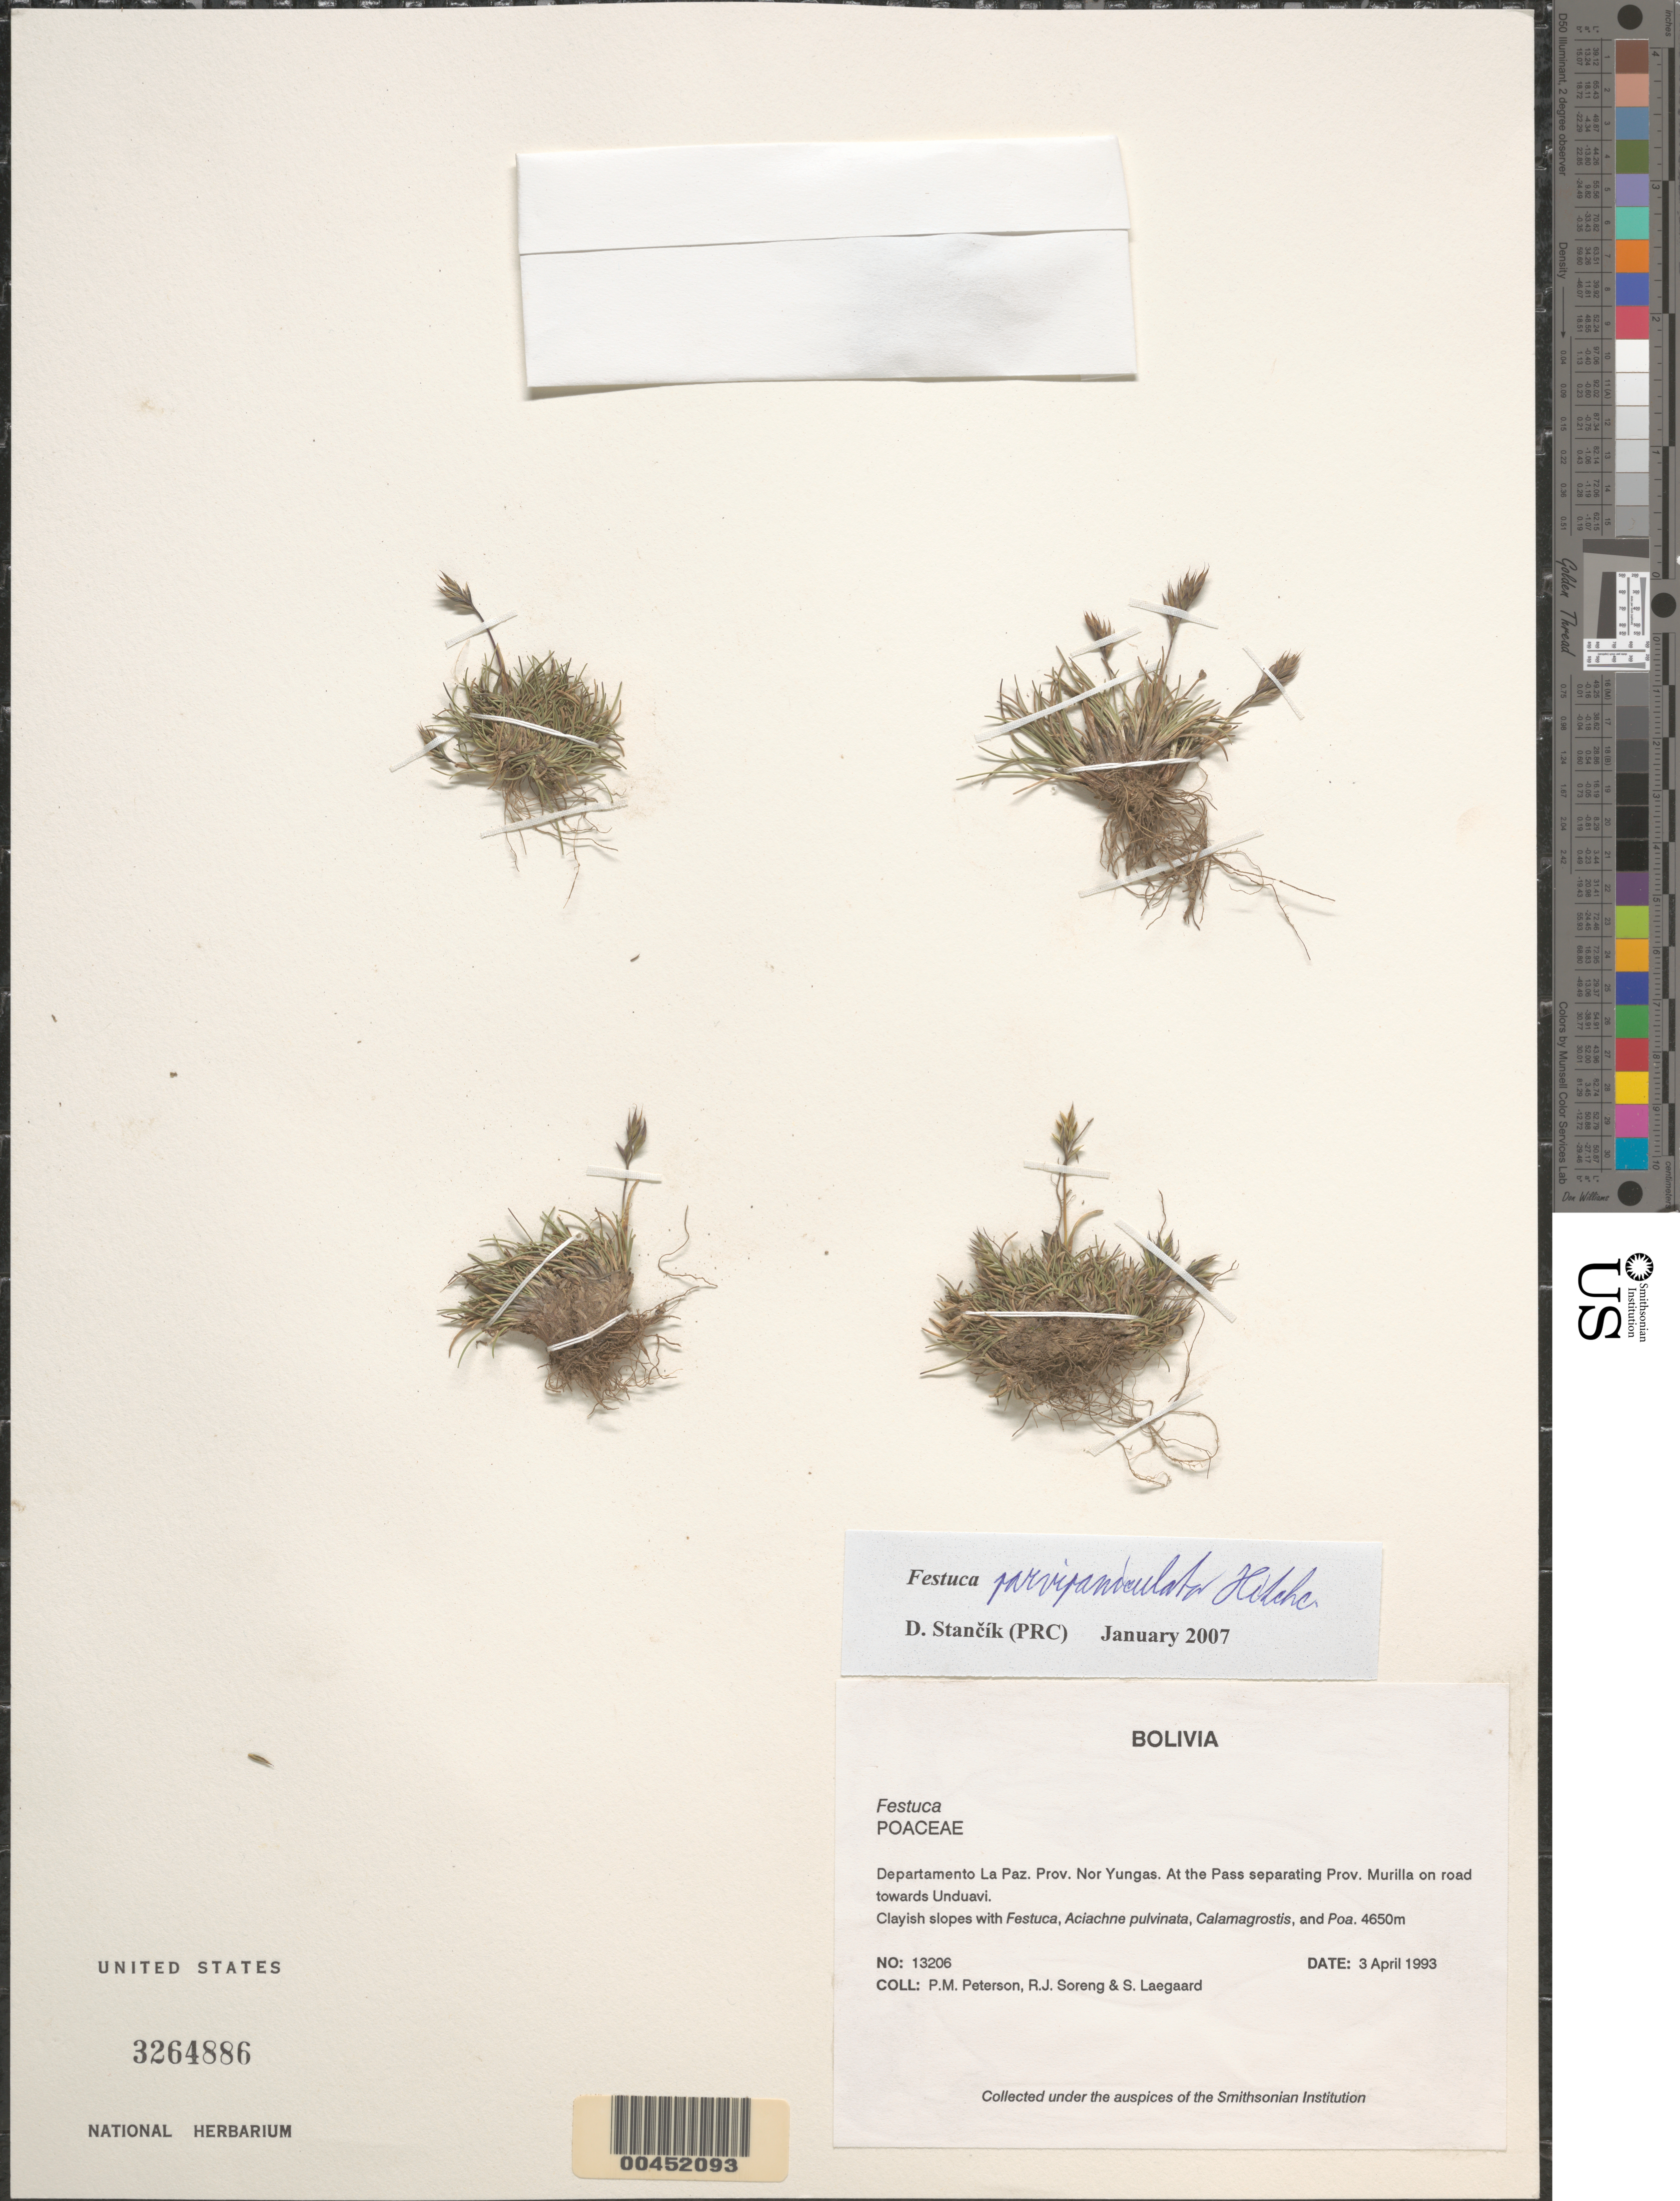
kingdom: Plantae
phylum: Tracheophyta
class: Liliopsida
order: Poales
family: Poaceae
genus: Festuca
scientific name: Festuca sp.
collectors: P. M. Peterson, R. J. Soreng & S. Lægaard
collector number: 13206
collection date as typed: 03 Apr 1993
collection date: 1993-04-03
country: Bolivia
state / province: La Paz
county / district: Nor Yungas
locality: At the Pass separating Prov. Murilla on road towards Unduavi.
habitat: Clayish slopes with Festuca, Aciachne pulvinata, Calamagrostis, and Poa.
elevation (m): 4650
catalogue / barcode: US 3264886